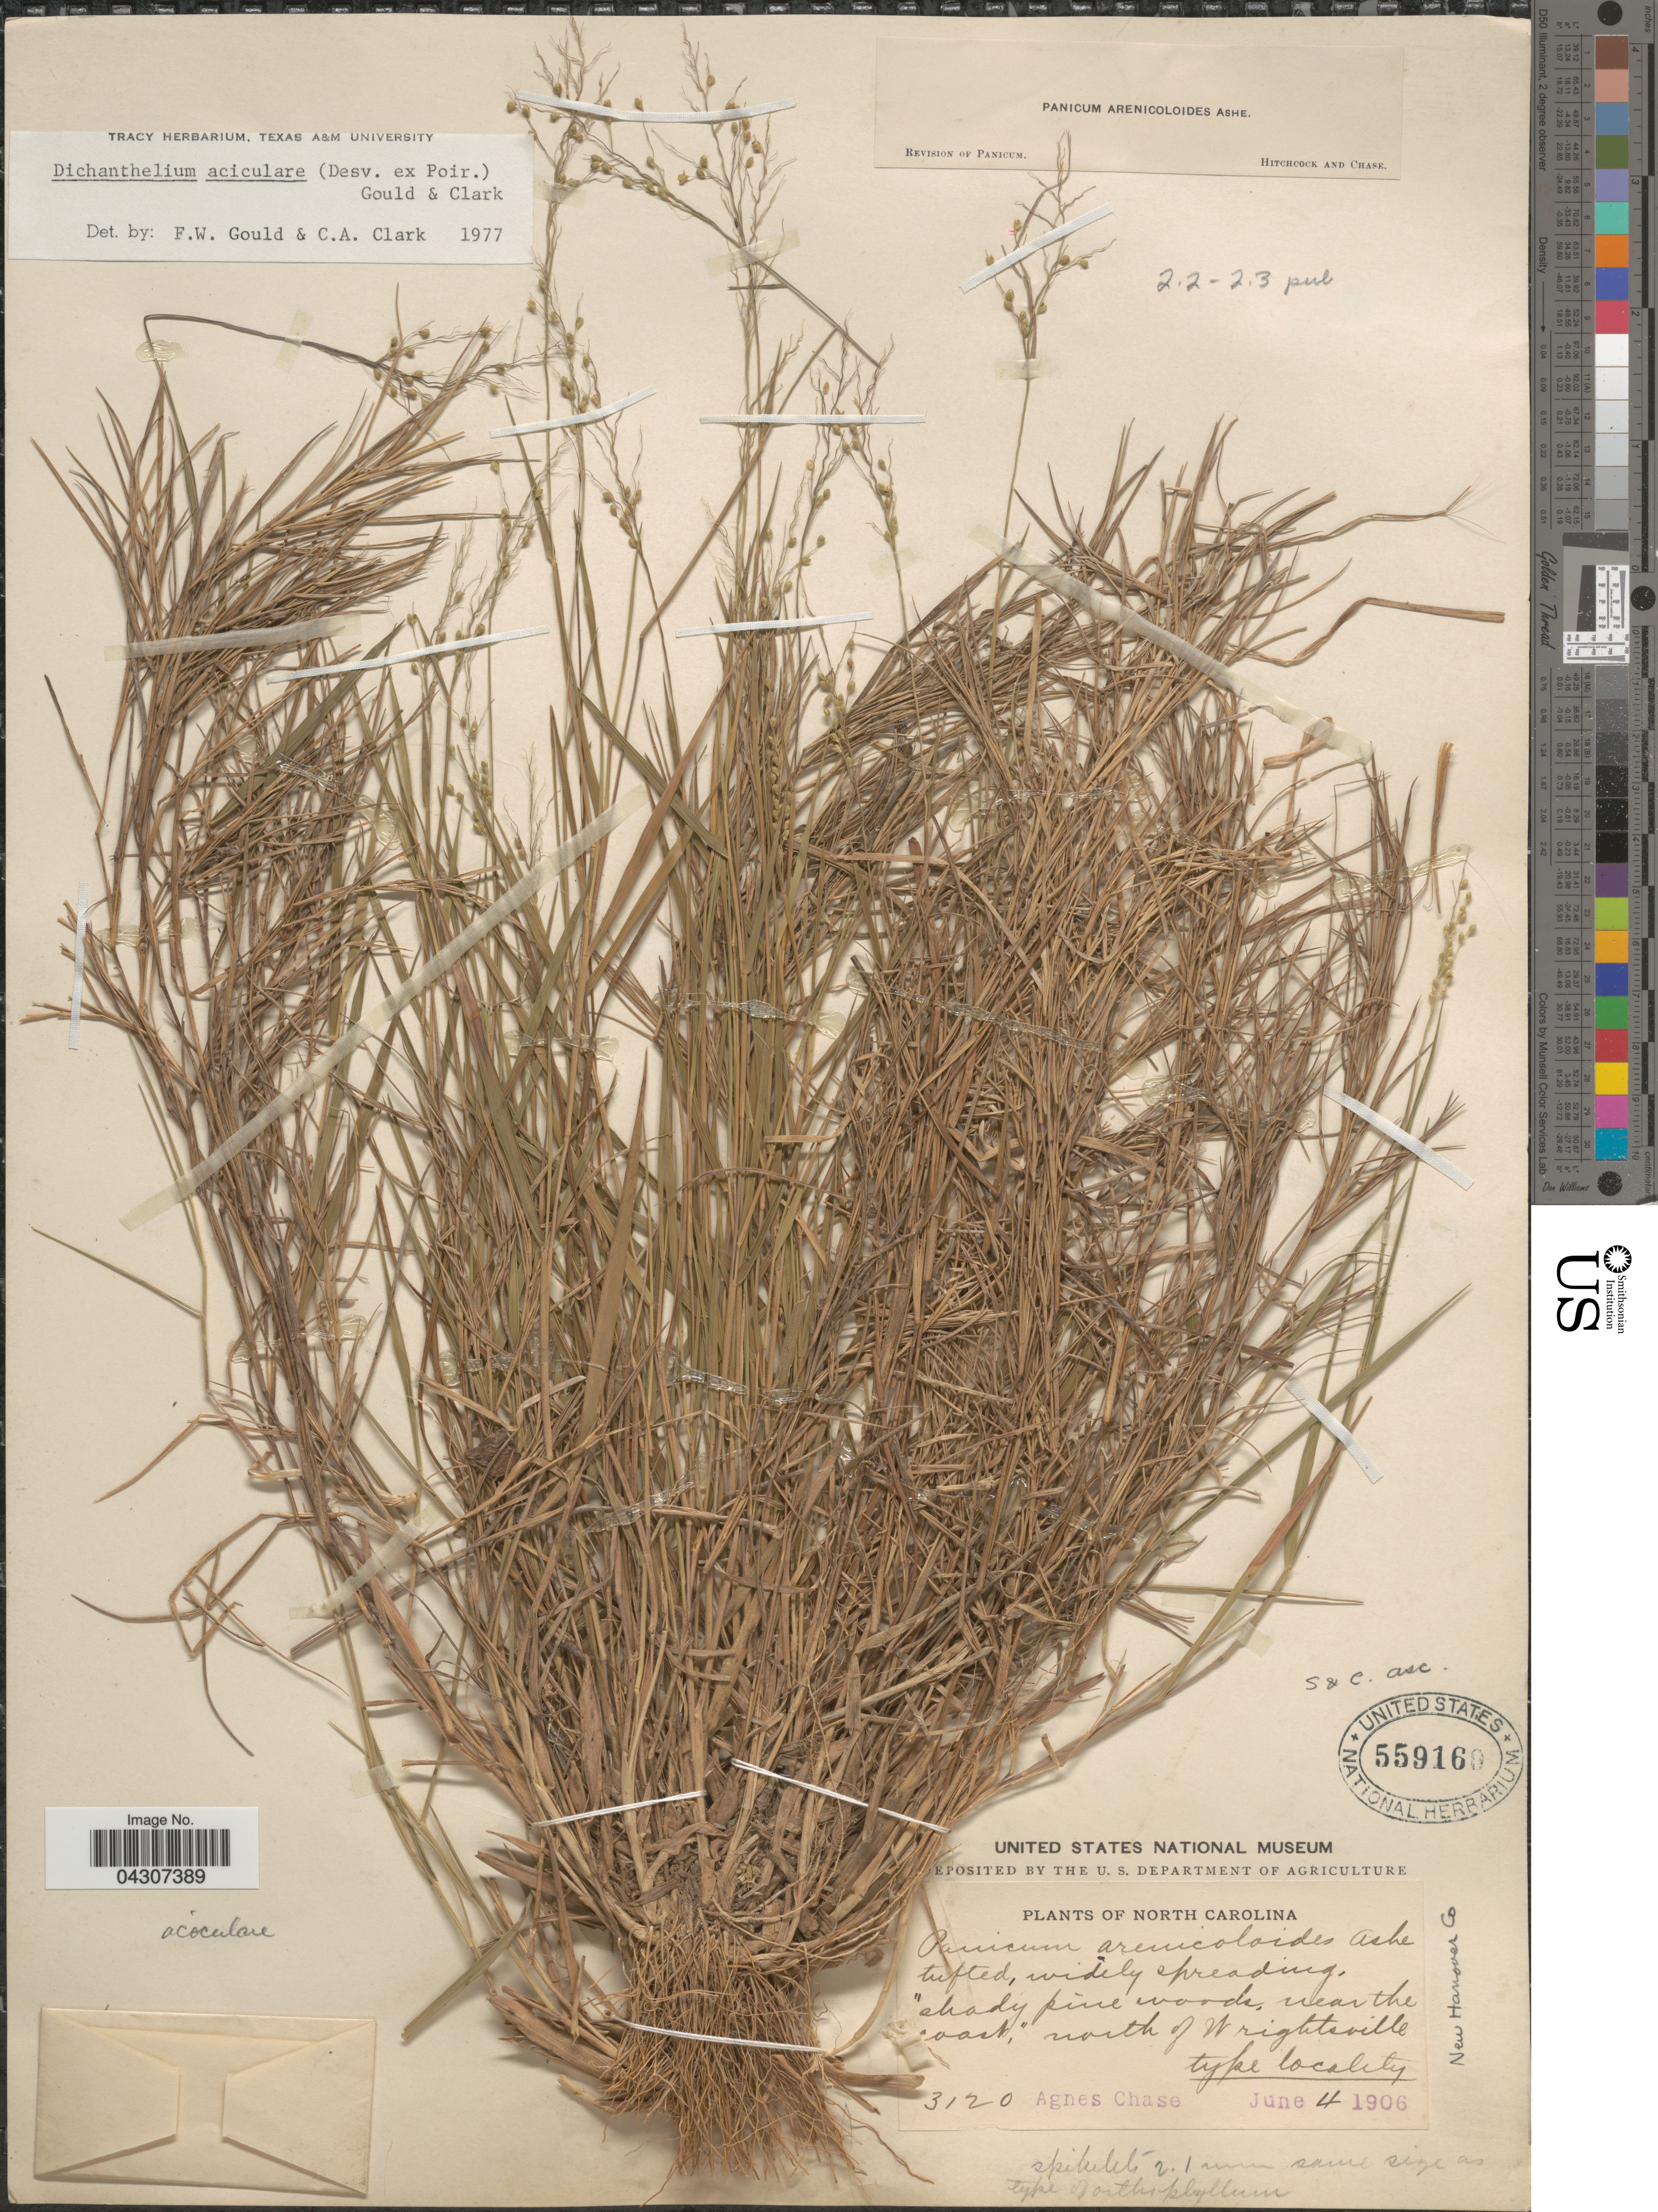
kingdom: Plantae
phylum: Tracheophyta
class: Liliopsida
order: Poales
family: Poaceae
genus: Dichanthelium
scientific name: Dichanthelium aciculare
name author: (Desv. ex Poir.) Gould & C.A. Clark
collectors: A. Chase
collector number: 3120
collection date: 1906-06-04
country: United States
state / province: North Carolina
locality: Shady pine woods, near the coast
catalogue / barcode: US 559169